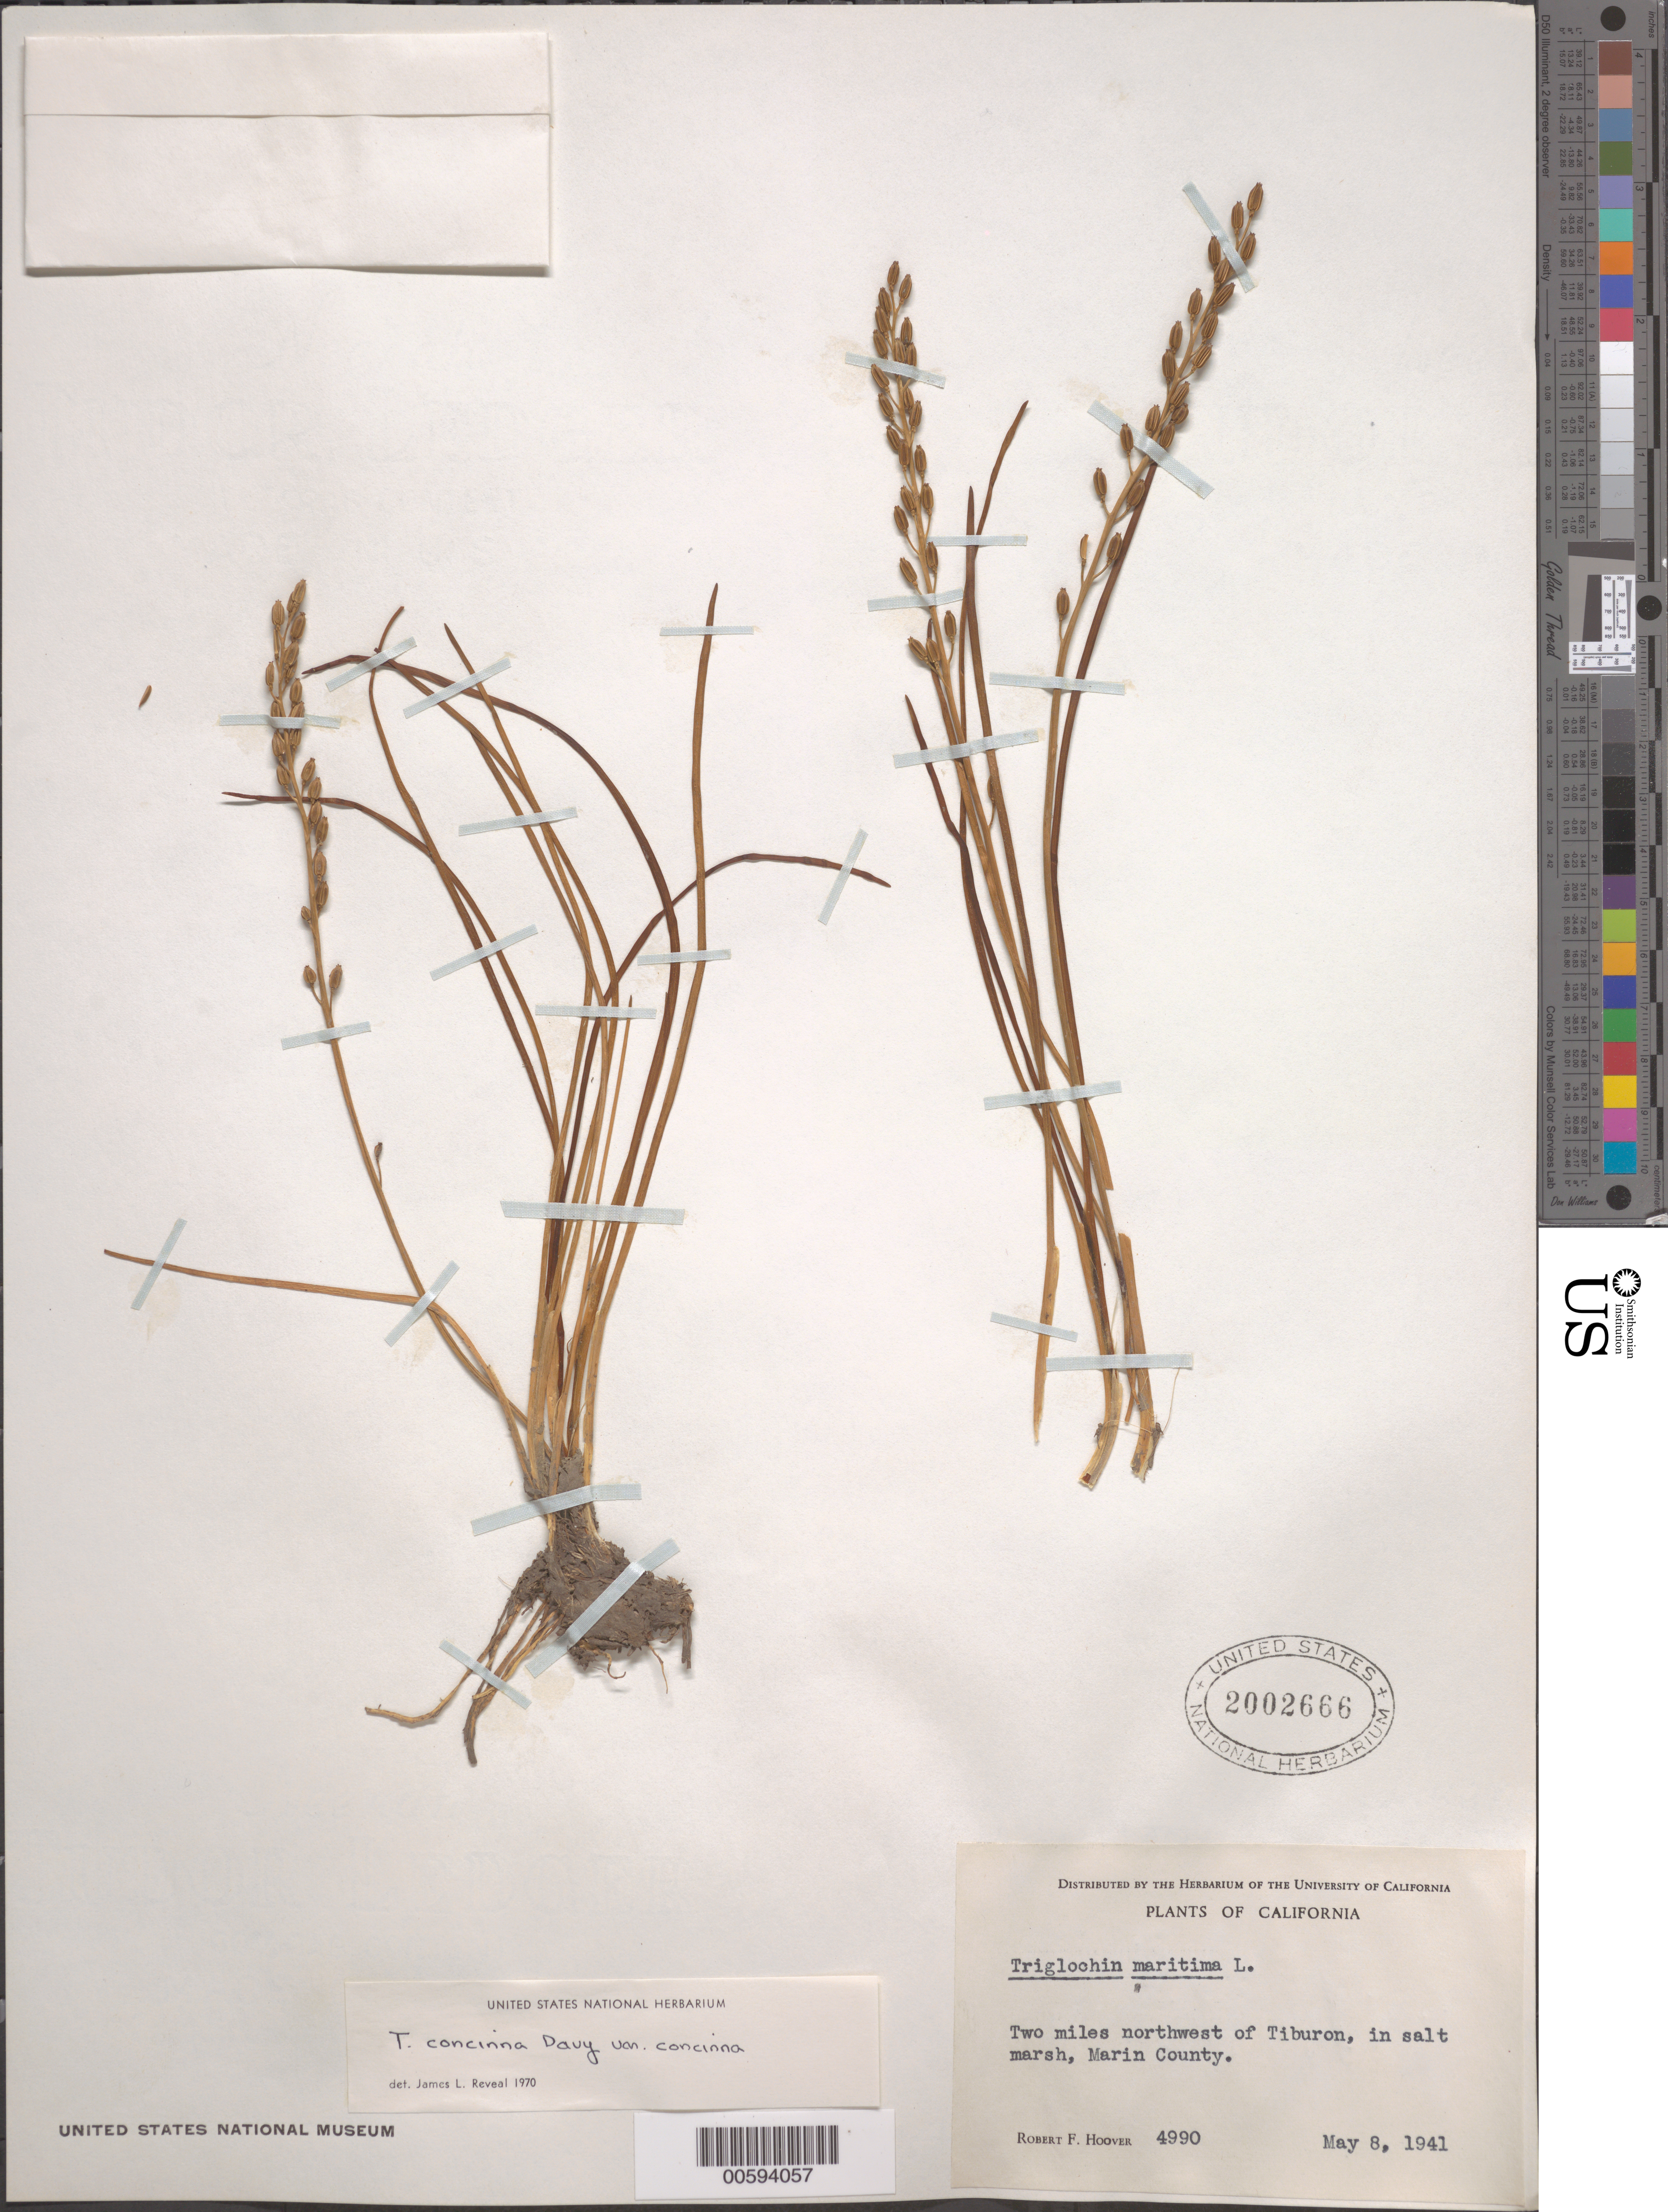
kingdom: Plantae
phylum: Tracheophyta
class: Liliopsida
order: Alismatales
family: Juncaginaceae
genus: Triglochin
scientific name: Triglochin concinna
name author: Davy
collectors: R. F. Hoover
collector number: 4990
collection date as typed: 08 May 1941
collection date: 1941-05-08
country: United States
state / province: California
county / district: Marin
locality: NW of Tiburon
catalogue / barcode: US 2002666